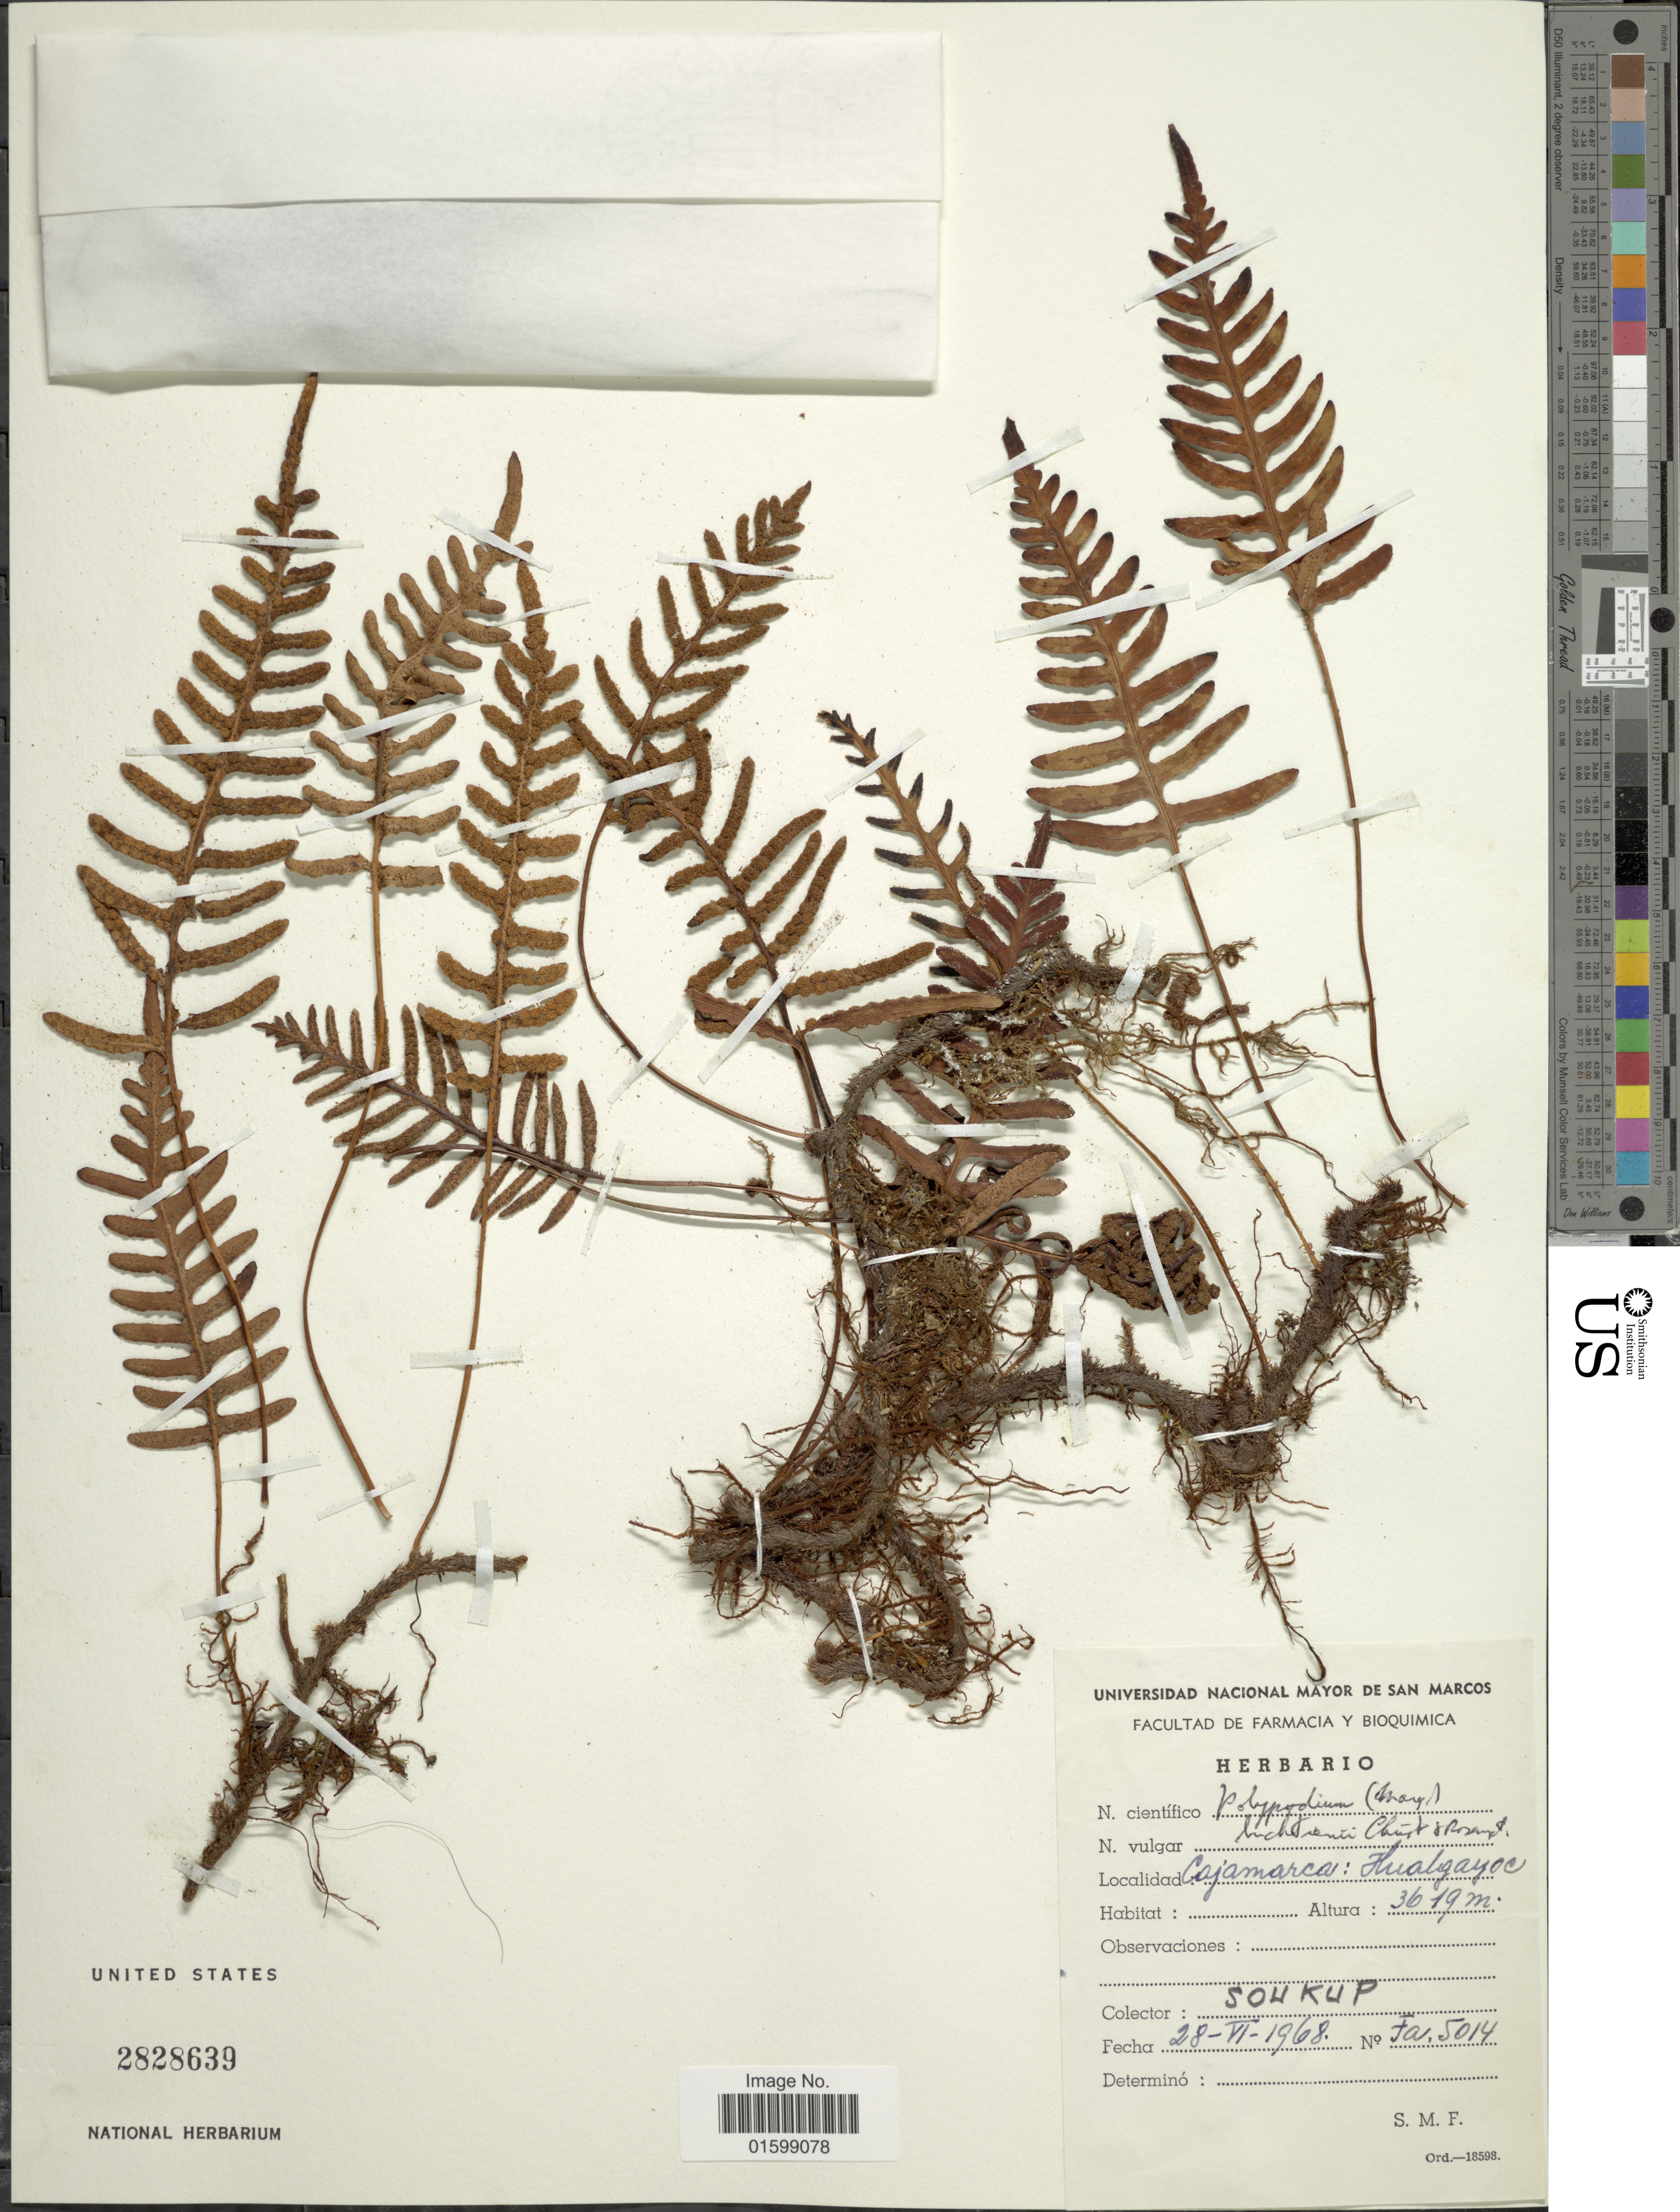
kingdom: Plantae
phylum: Tracheophyta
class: Polypodiopsida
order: Polypodiales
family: Polypodiaceae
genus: Pleopeltis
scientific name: Pleopeltis buchtienii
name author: (Christ & Rosenst.) A.R. Sm.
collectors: -- Soukup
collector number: Fa5014*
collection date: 1968-06-28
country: Peru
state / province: Cajamarca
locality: Hualgayoc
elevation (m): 3619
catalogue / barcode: US 2828639